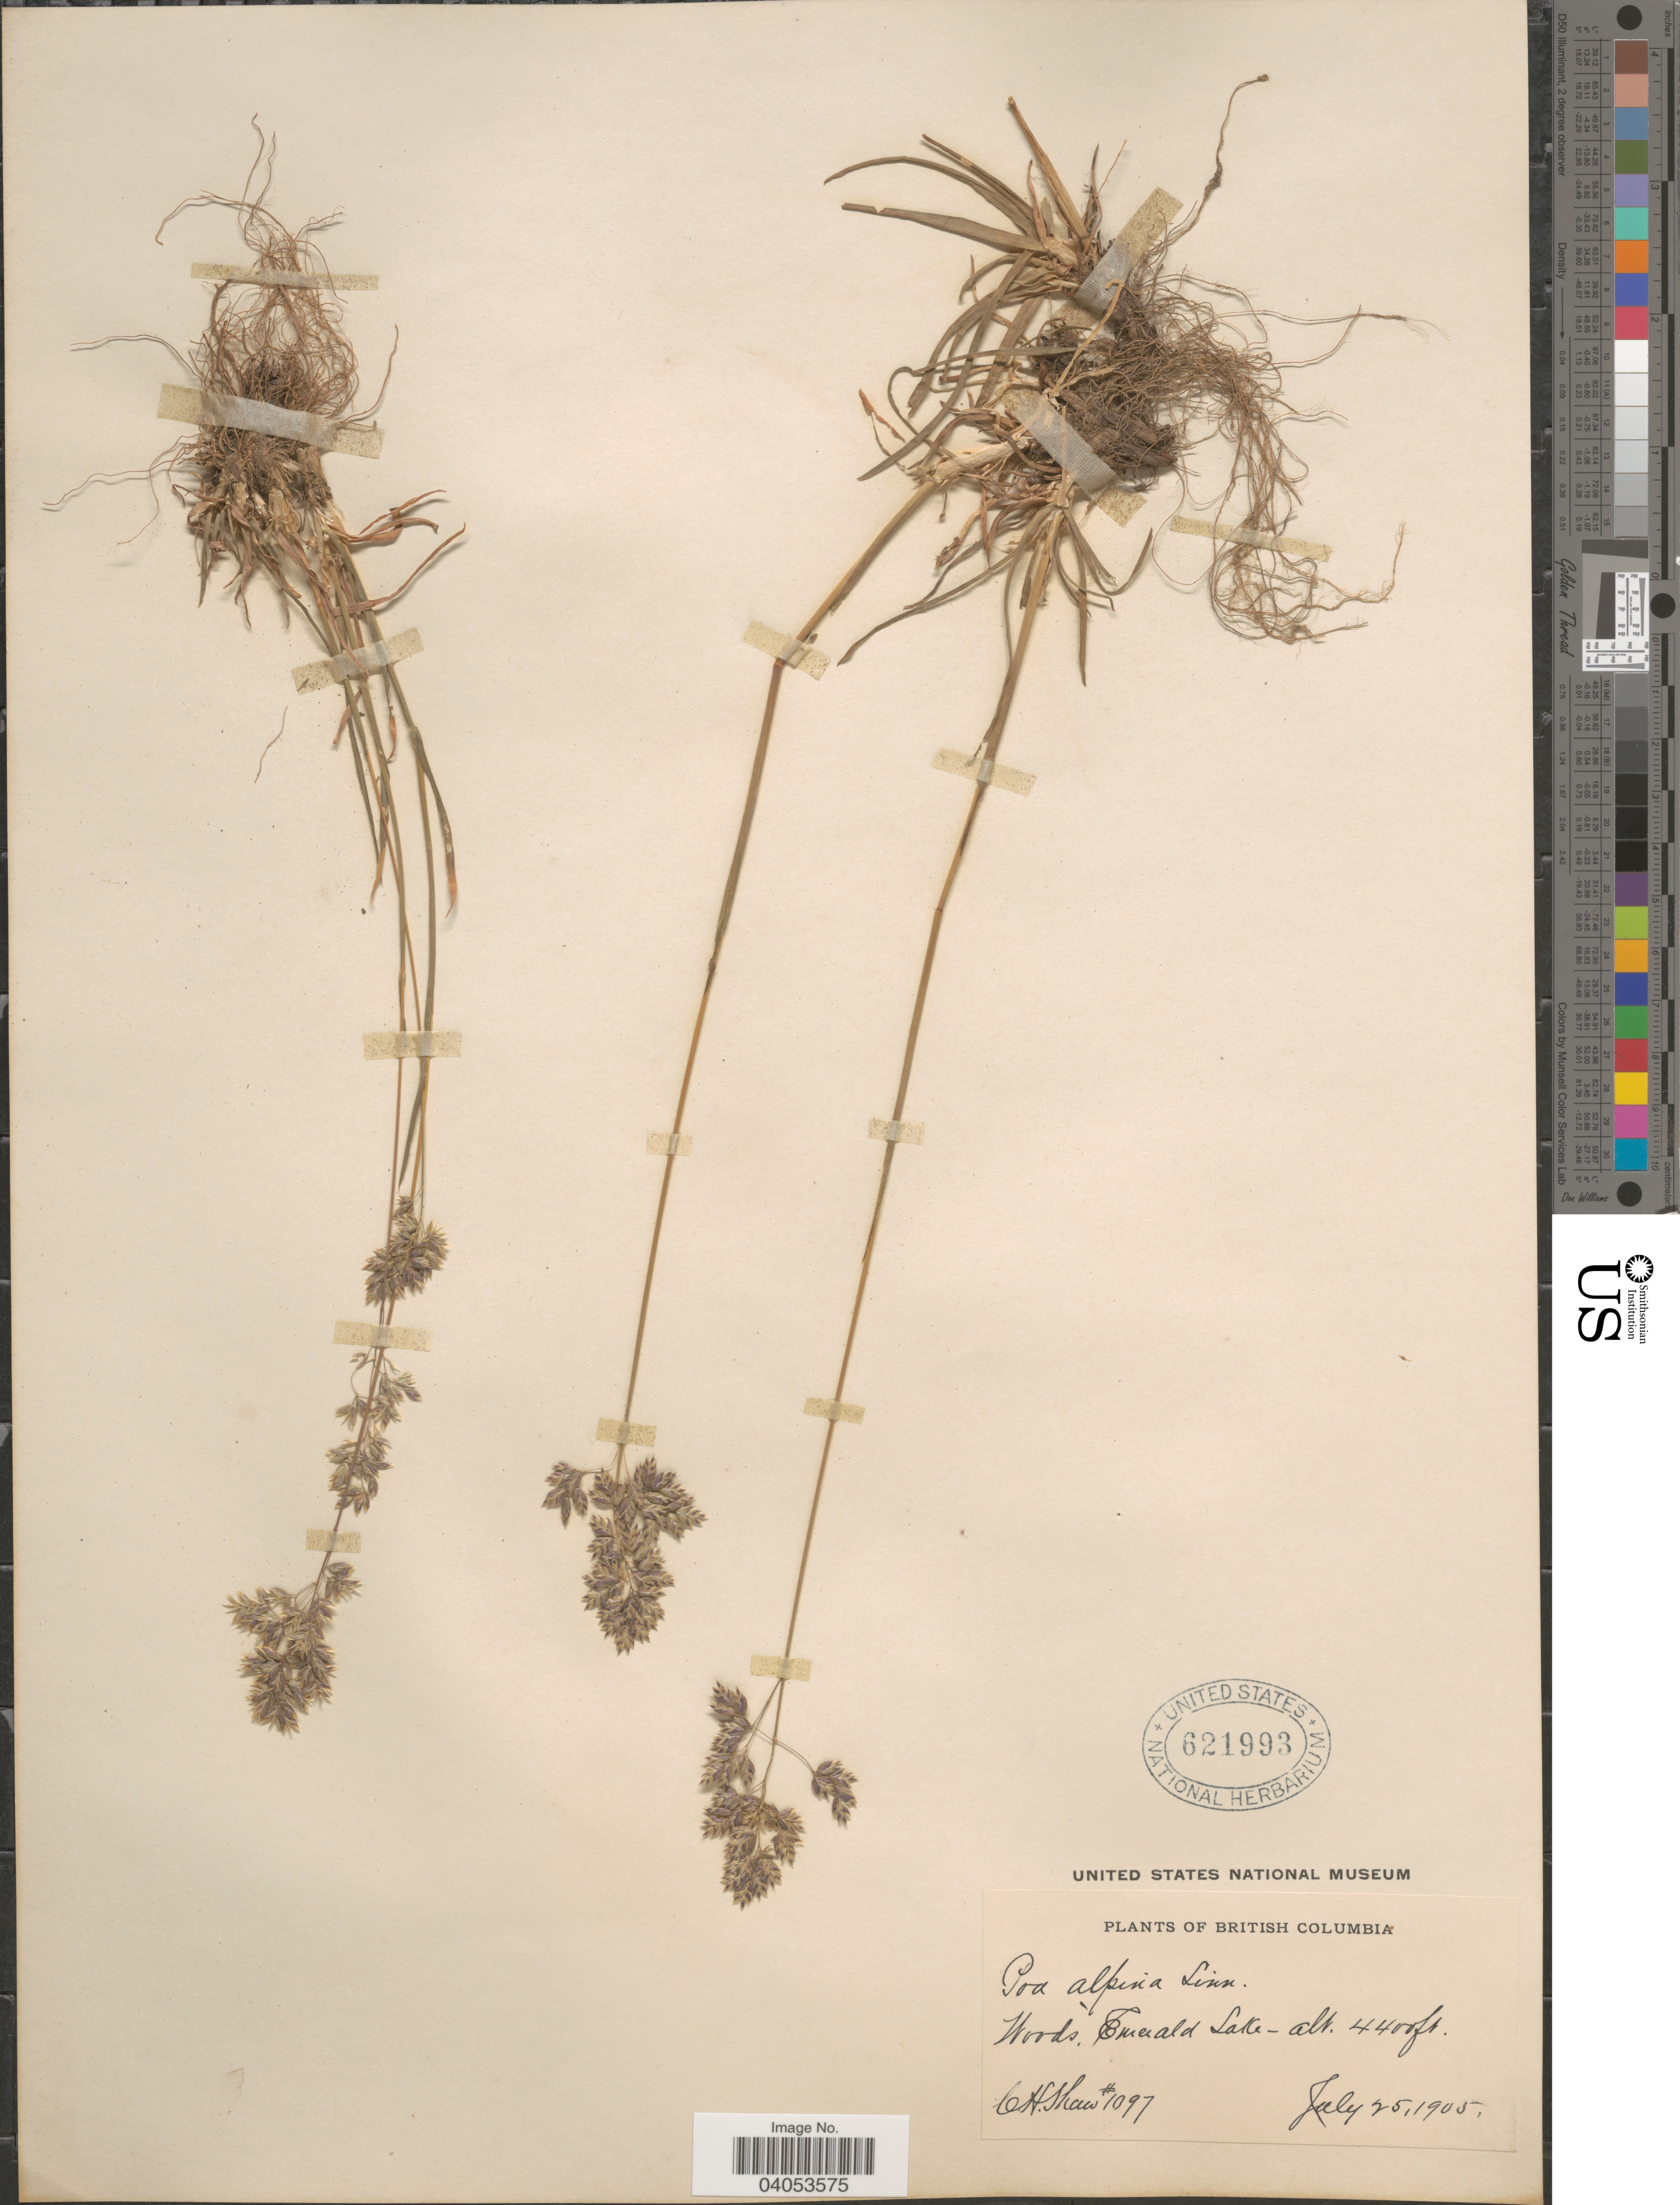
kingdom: Plantae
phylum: Tracheophyta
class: Liliopsida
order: Poales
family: Poaceae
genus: Poa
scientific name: Poa alpina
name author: L.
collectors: C. H. Shaw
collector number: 1097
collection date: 1905-07-25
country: Canada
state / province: British Columbia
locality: Woods, Emerald Lake.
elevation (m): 1341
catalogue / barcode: US 621993